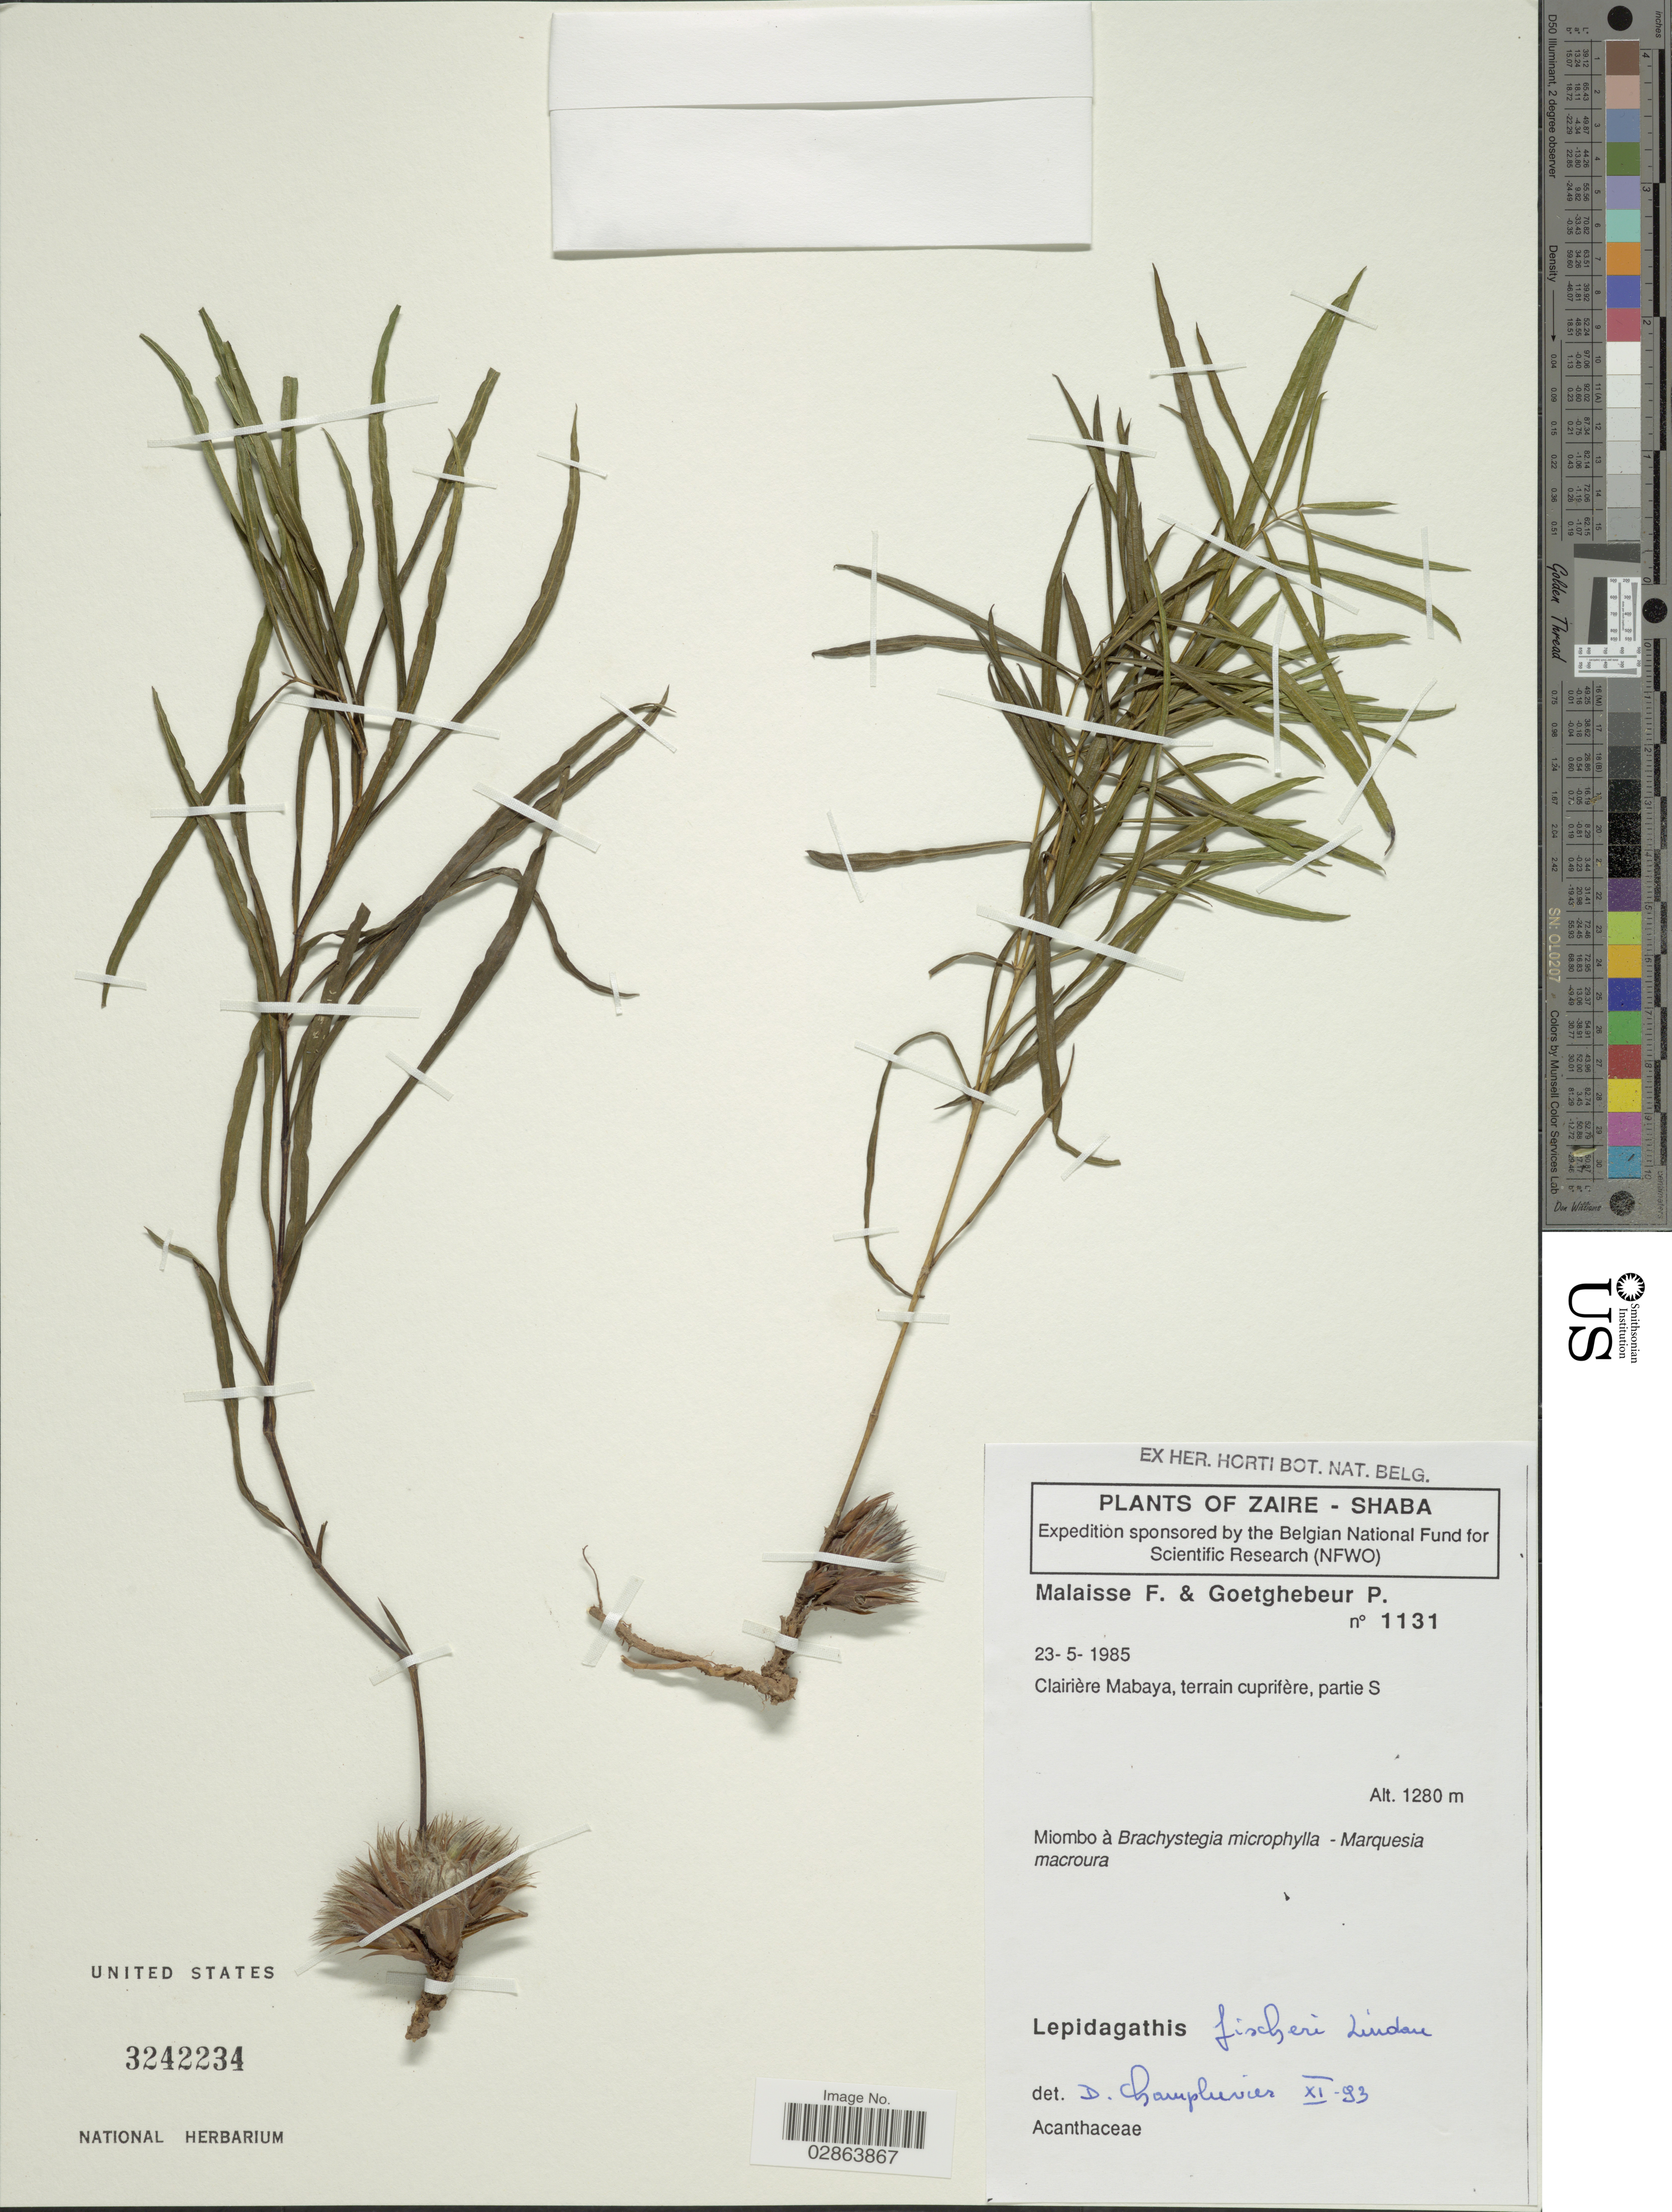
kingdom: Plantae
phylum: Tracheophyta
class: Magnoliopsida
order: Lamiales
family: Acanthaceae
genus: Lepidagathis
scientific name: Lepidagathis fischeri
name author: C.B. Clarke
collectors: F. Malaisse & P. Goetghebeur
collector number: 1131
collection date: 1985-05-23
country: Angola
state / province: Zaire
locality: Zaire - Shaba, Clairière Mabaya, terrain cuprifère, partie S.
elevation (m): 1280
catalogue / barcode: US 3242234